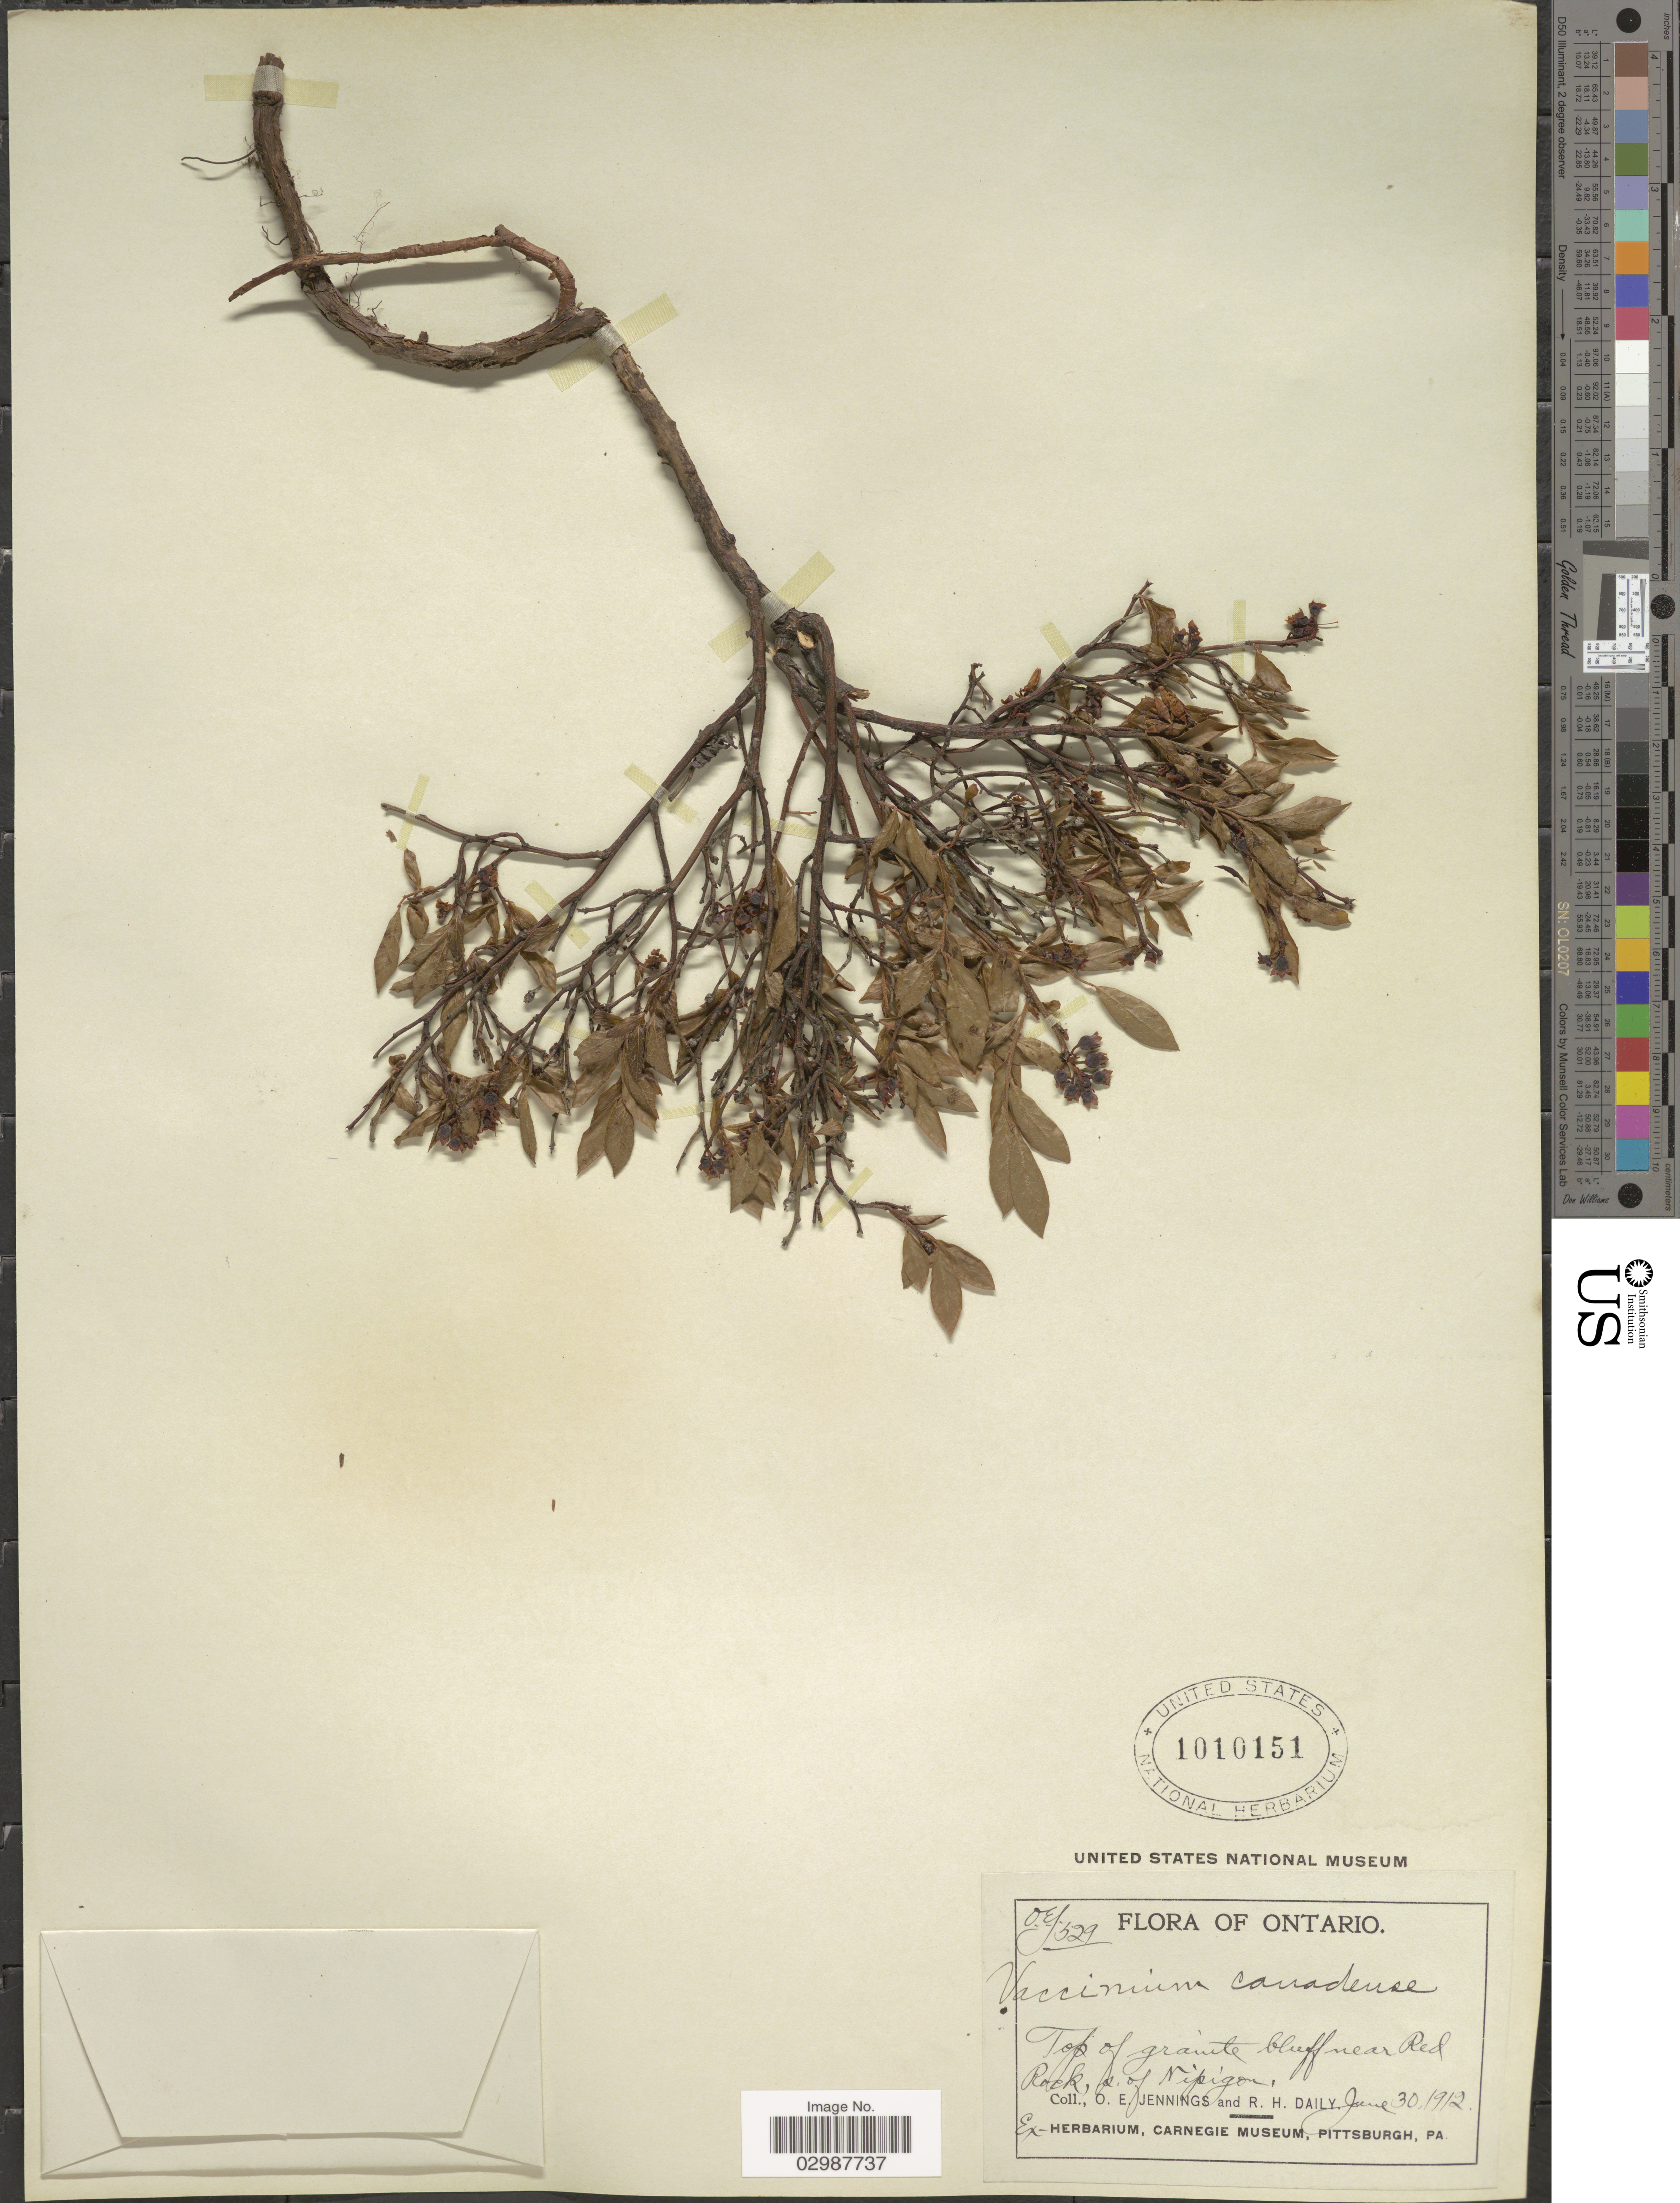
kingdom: Plantae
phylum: Tracheophyta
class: Magnoliopsida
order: Ericales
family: Ericaceae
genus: Vaccinium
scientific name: Vaccinium canadense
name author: Kalm ex Richardson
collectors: O. E. Jennings & R. Daily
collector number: O.E.J.529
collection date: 1912-06-30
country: Canada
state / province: Ontario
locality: Near Red Rock, s. of Nipigon.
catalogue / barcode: US 1010151